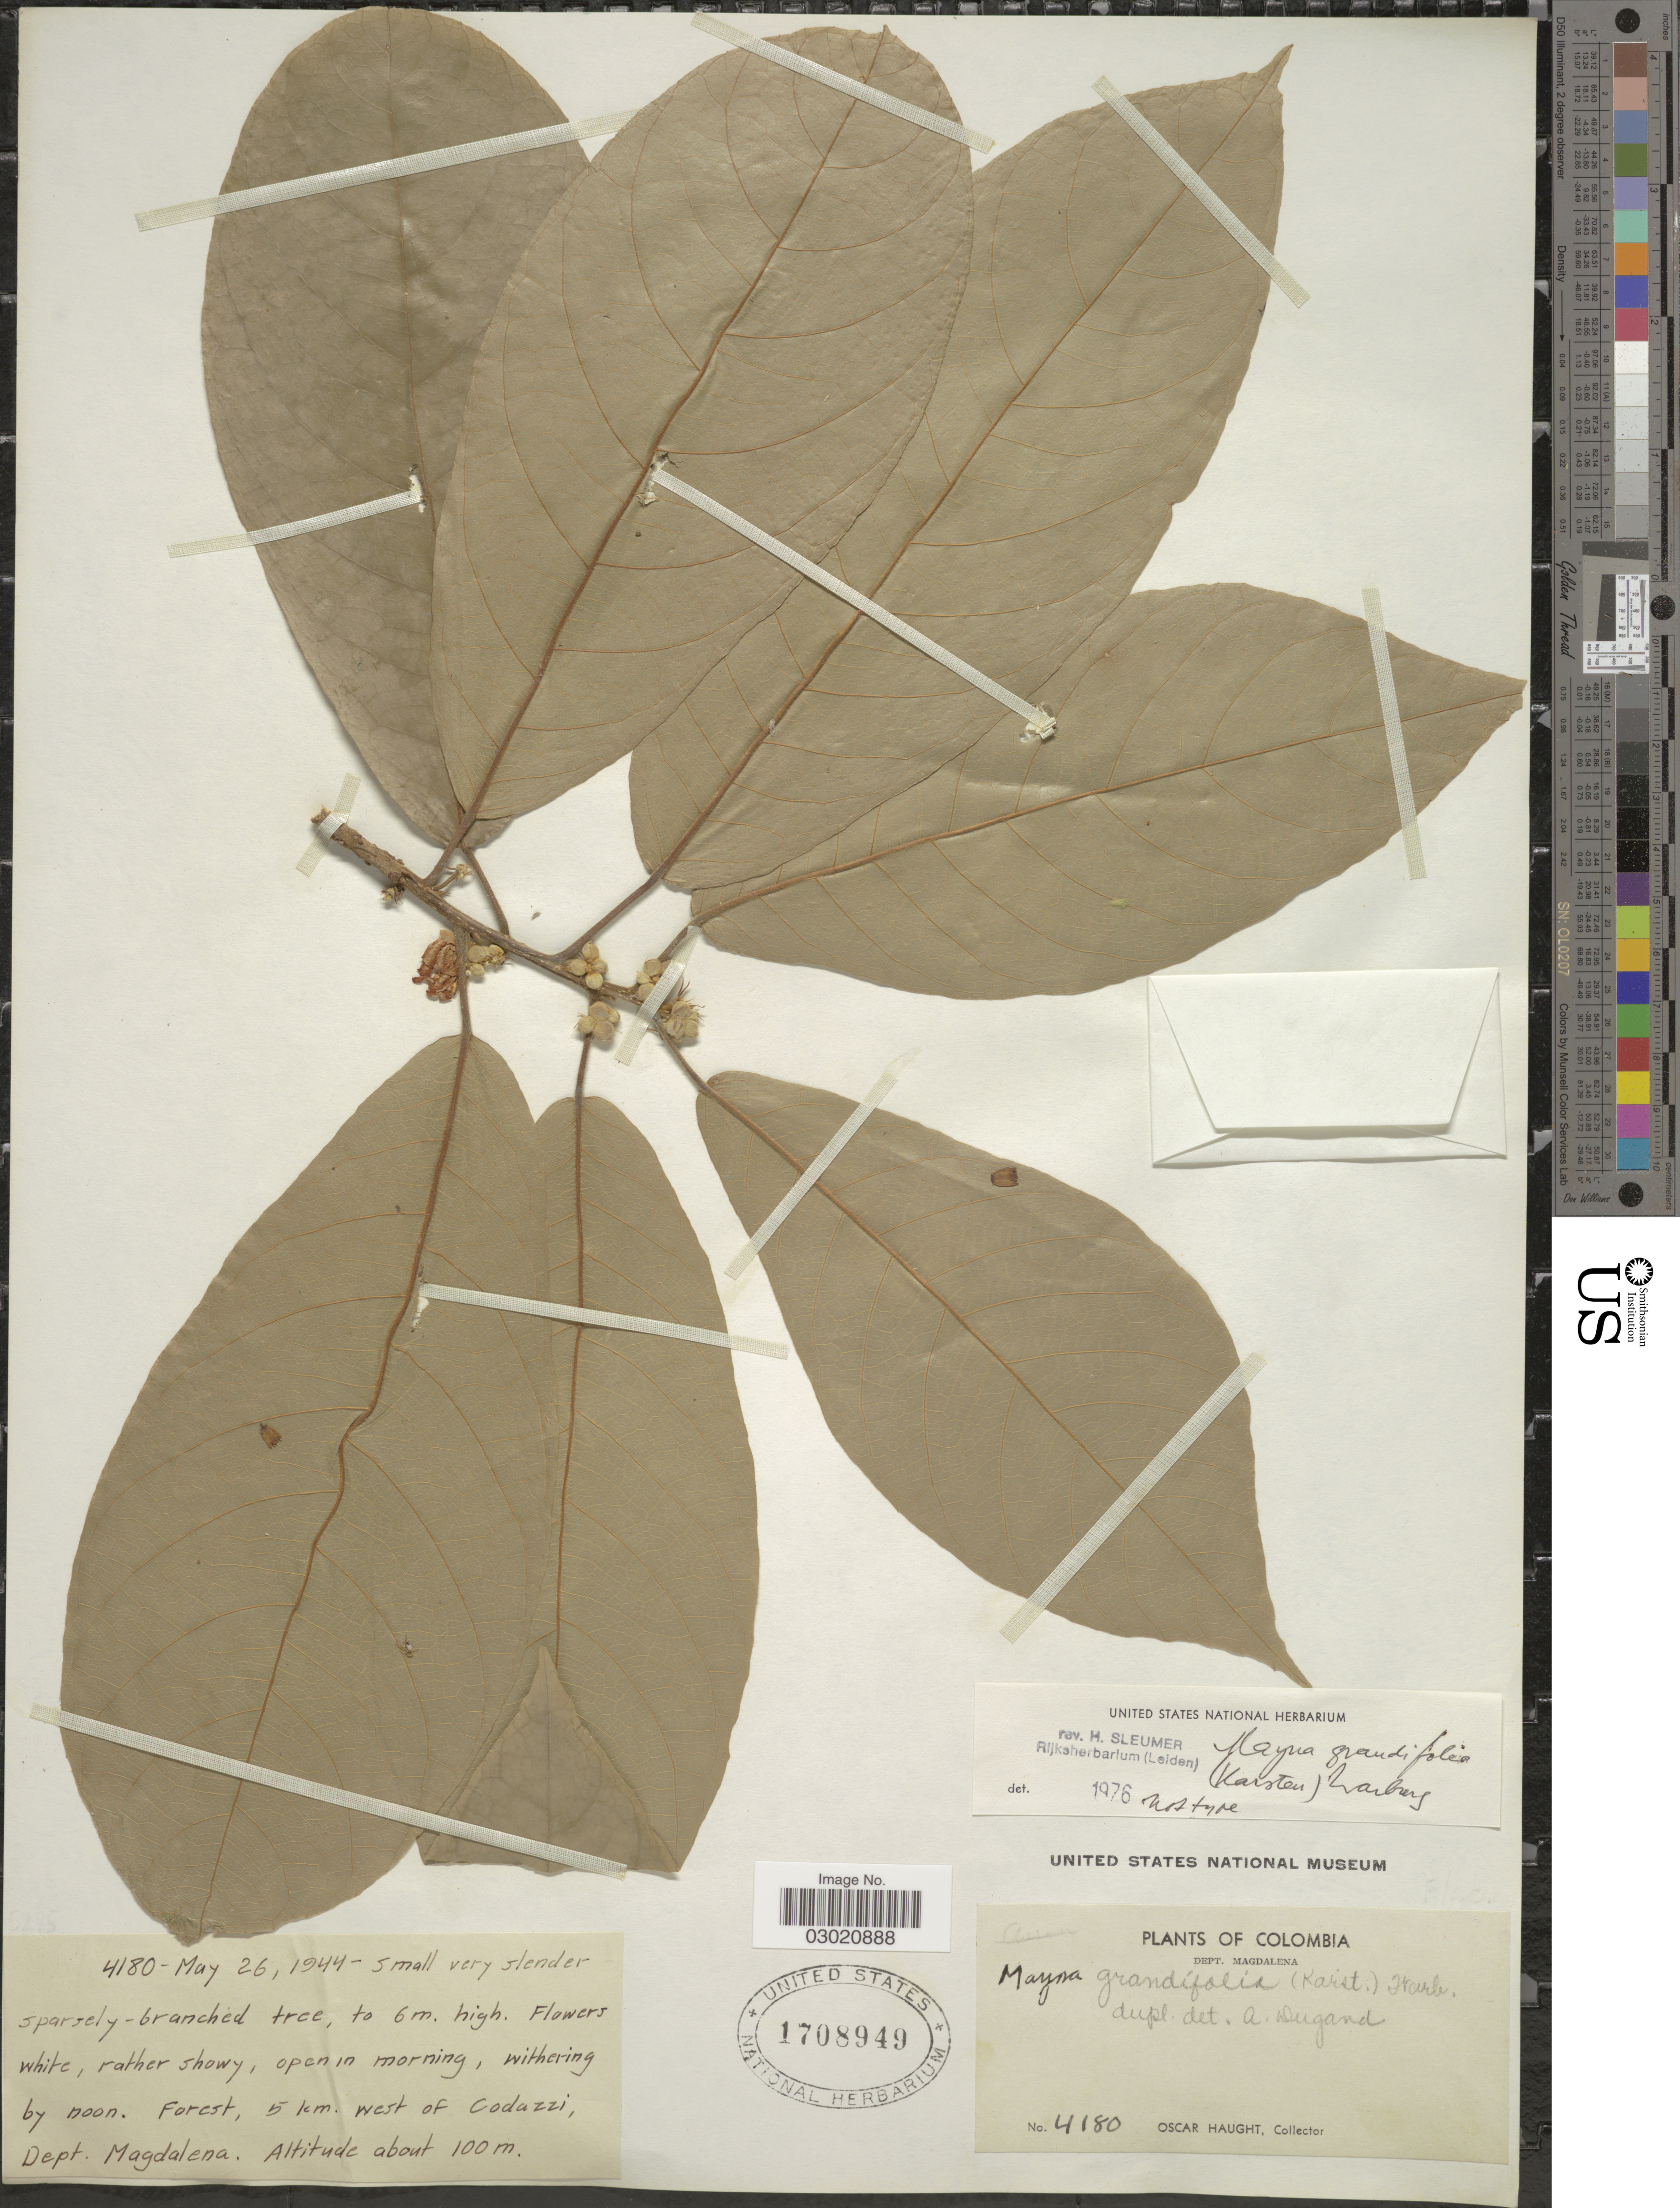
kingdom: Plantae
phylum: Tracheophyta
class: Magnoliopsida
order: Malpighiales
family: Achariaceae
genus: Mayna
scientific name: Mayna grandifolia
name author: (H. Karst.) Warb.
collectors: O. L. Haught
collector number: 4180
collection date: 1944-05-26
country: Colombia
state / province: Magdalena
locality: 5 km. west of Codazzi, Dept. Magdalena.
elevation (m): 100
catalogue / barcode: US 1708949